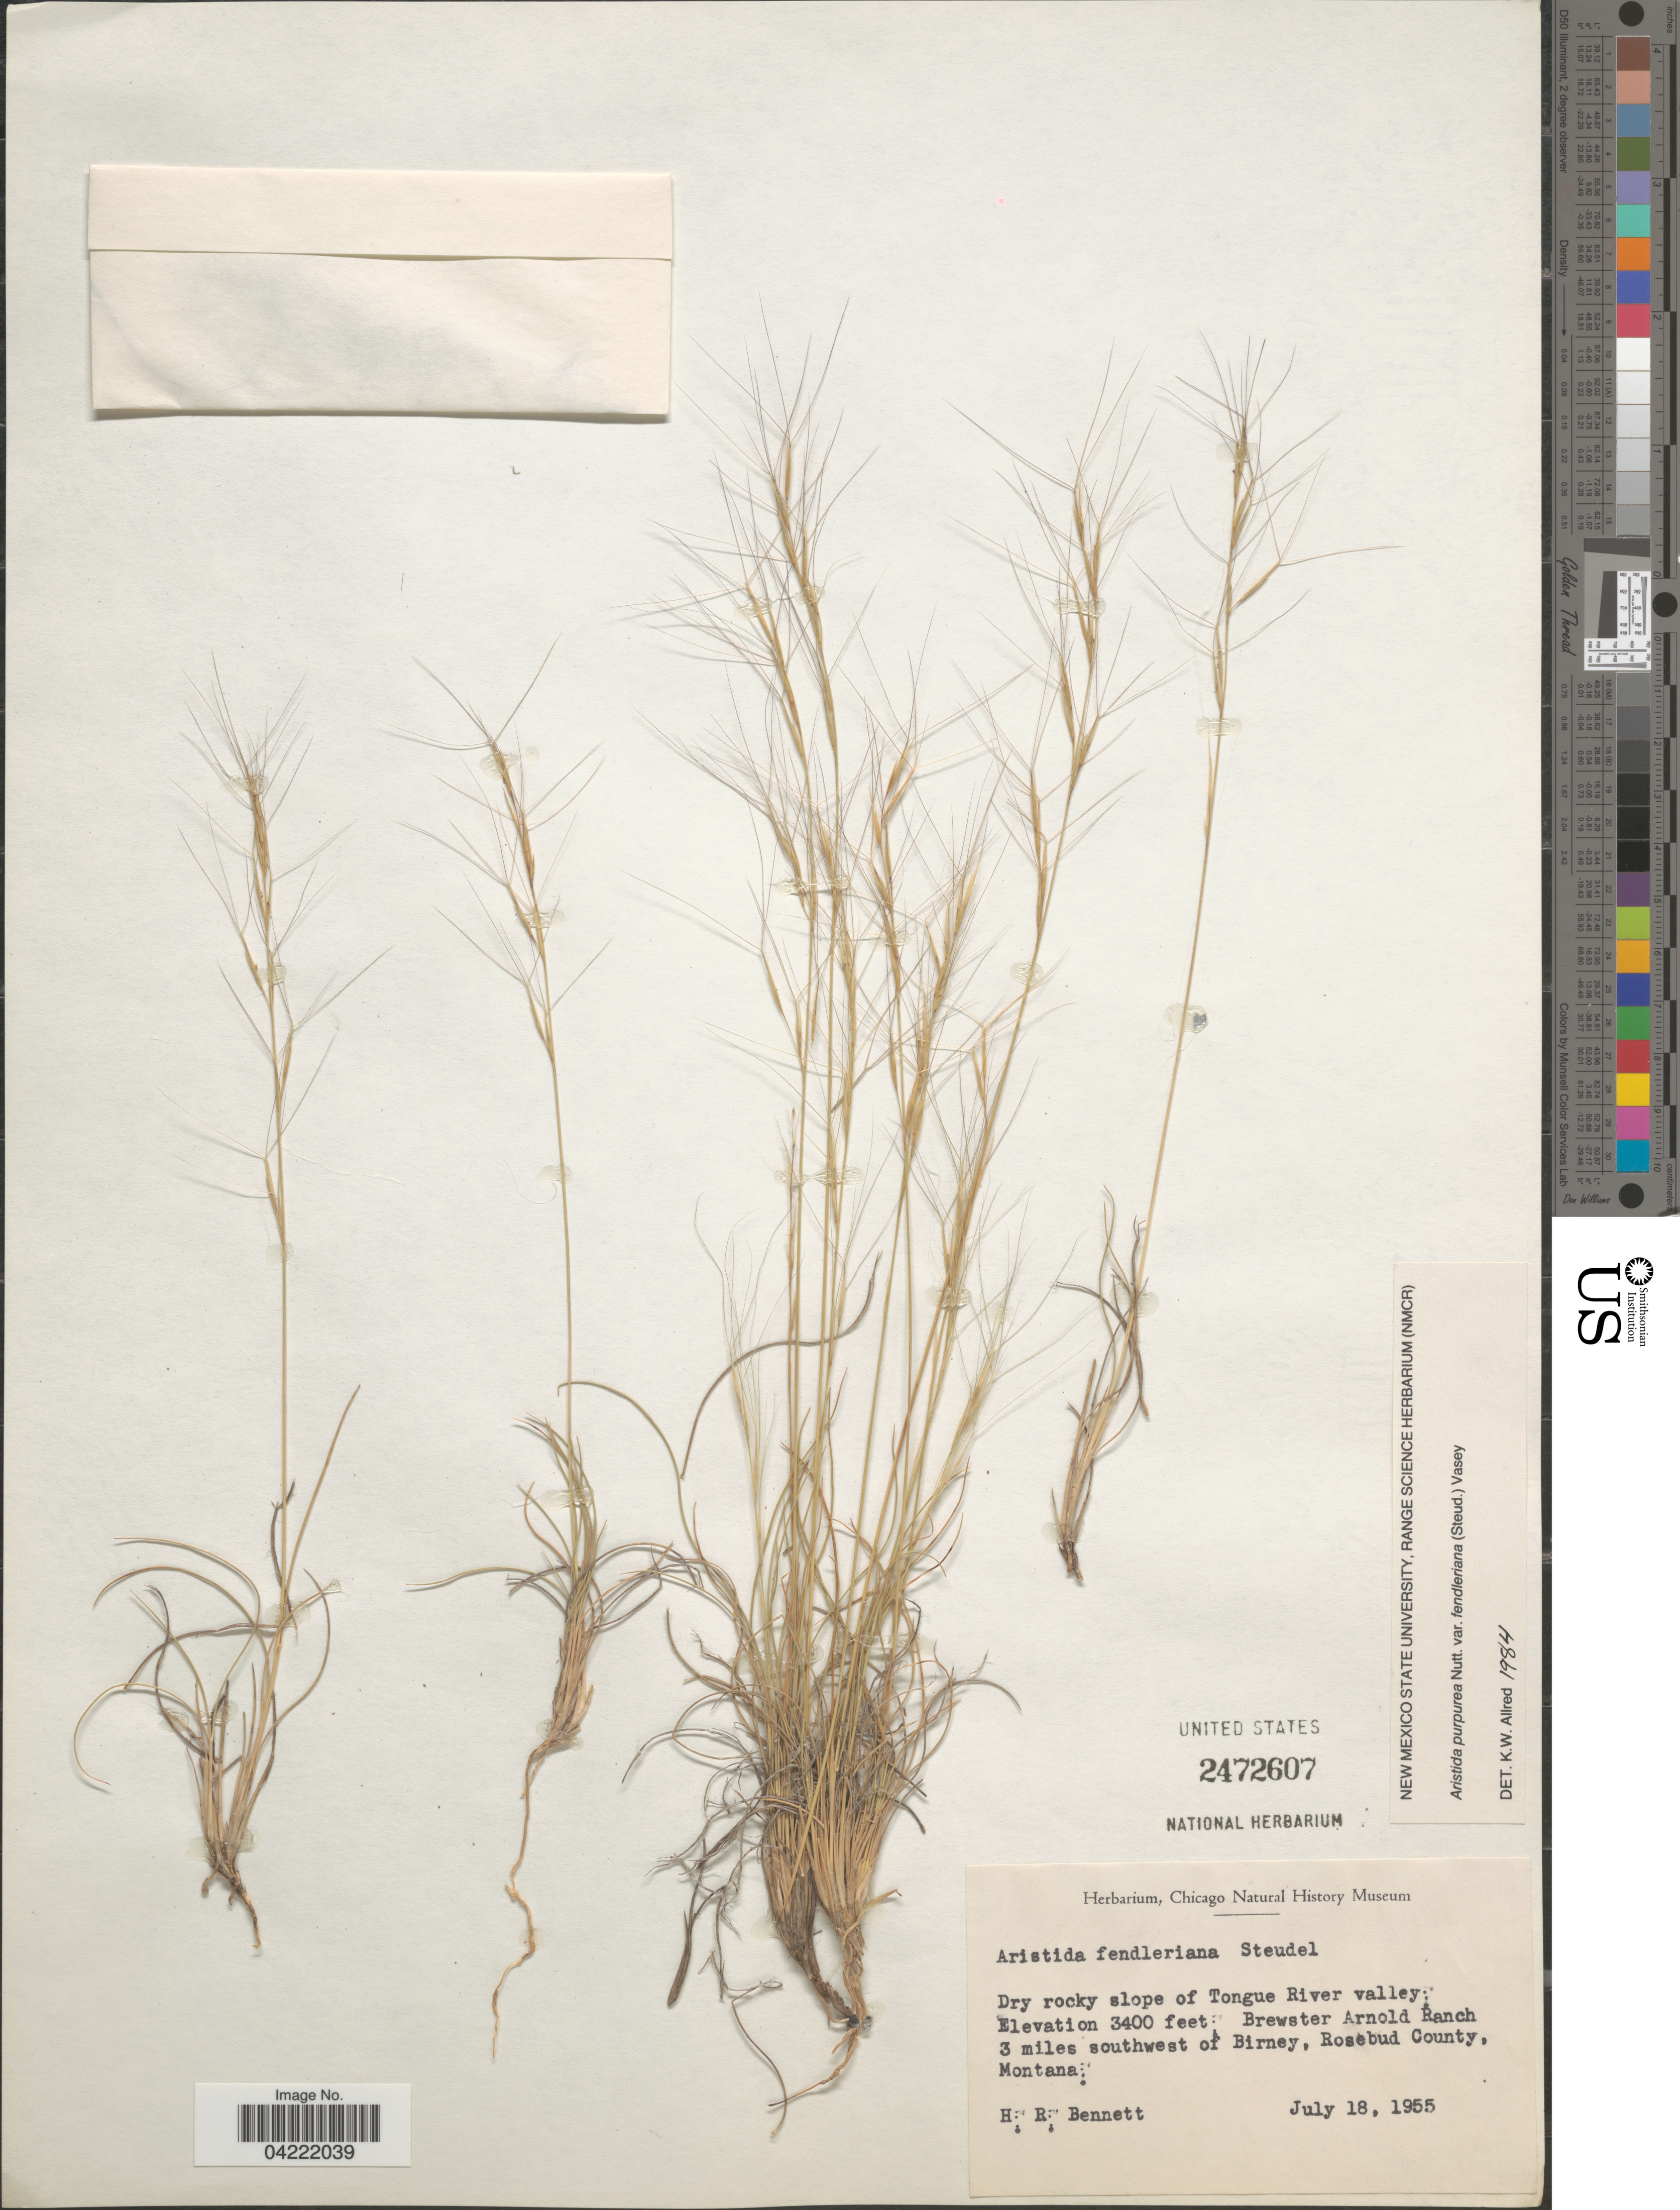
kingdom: Plantae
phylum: Tracheophyta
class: Liliopsida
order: Poales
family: Poaceae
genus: Aristida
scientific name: Aristida purpurea var. fendleriana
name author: (Steud.) Vasey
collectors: H. R. Bennett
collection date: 1955-07-18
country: United States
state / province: Montana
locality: Dry rocky slope of Tongue River valley: Brewster Arnold Ranch. 3 miles southwest of Birney, Rosebud County.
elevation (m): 1036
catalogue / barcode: US 2472607